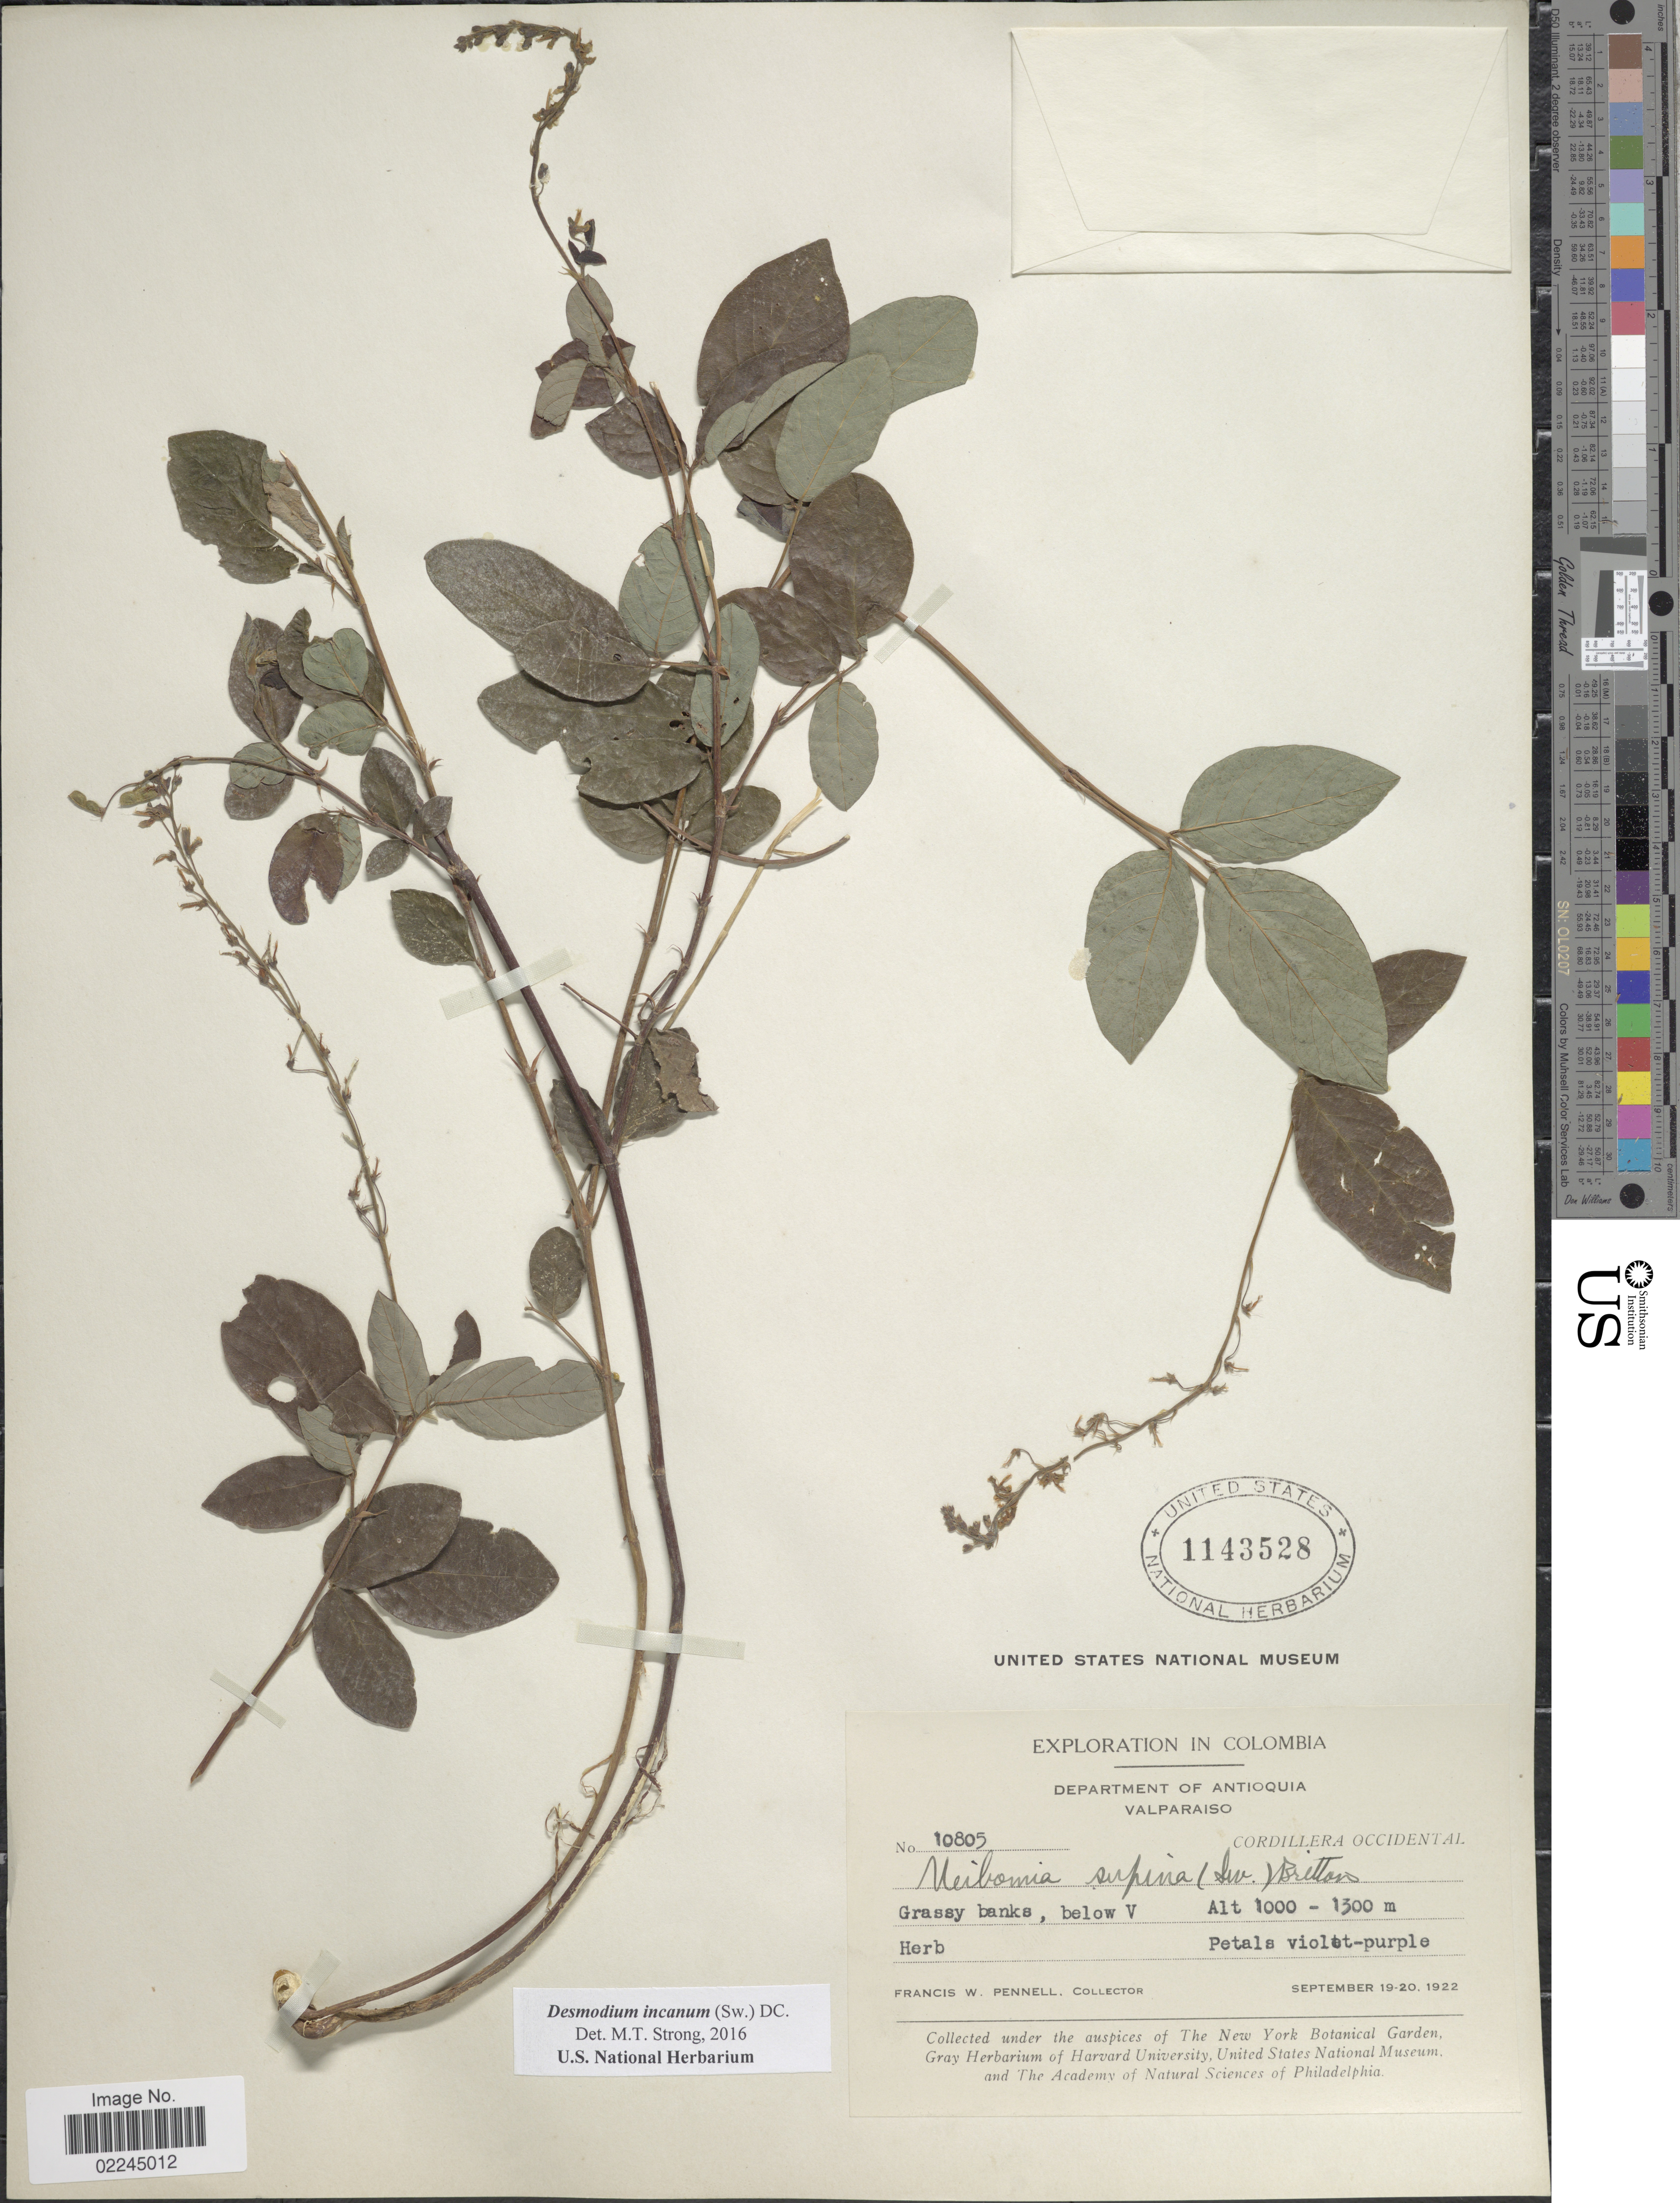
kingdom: Plantae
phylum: Tracheophyta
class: Magnoliopsida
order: Fabales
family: Fabaceae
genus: Desmodium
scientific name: Desmodium incanum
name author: (Sw.) DC.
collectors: F. W. Pennell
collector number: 10805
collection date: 1922-09-19/1922-09-20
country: Colombia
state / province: Antioquia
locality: Valparaiso, Cordillera Occidental, below V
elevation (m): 1000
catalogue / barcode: US 1143528